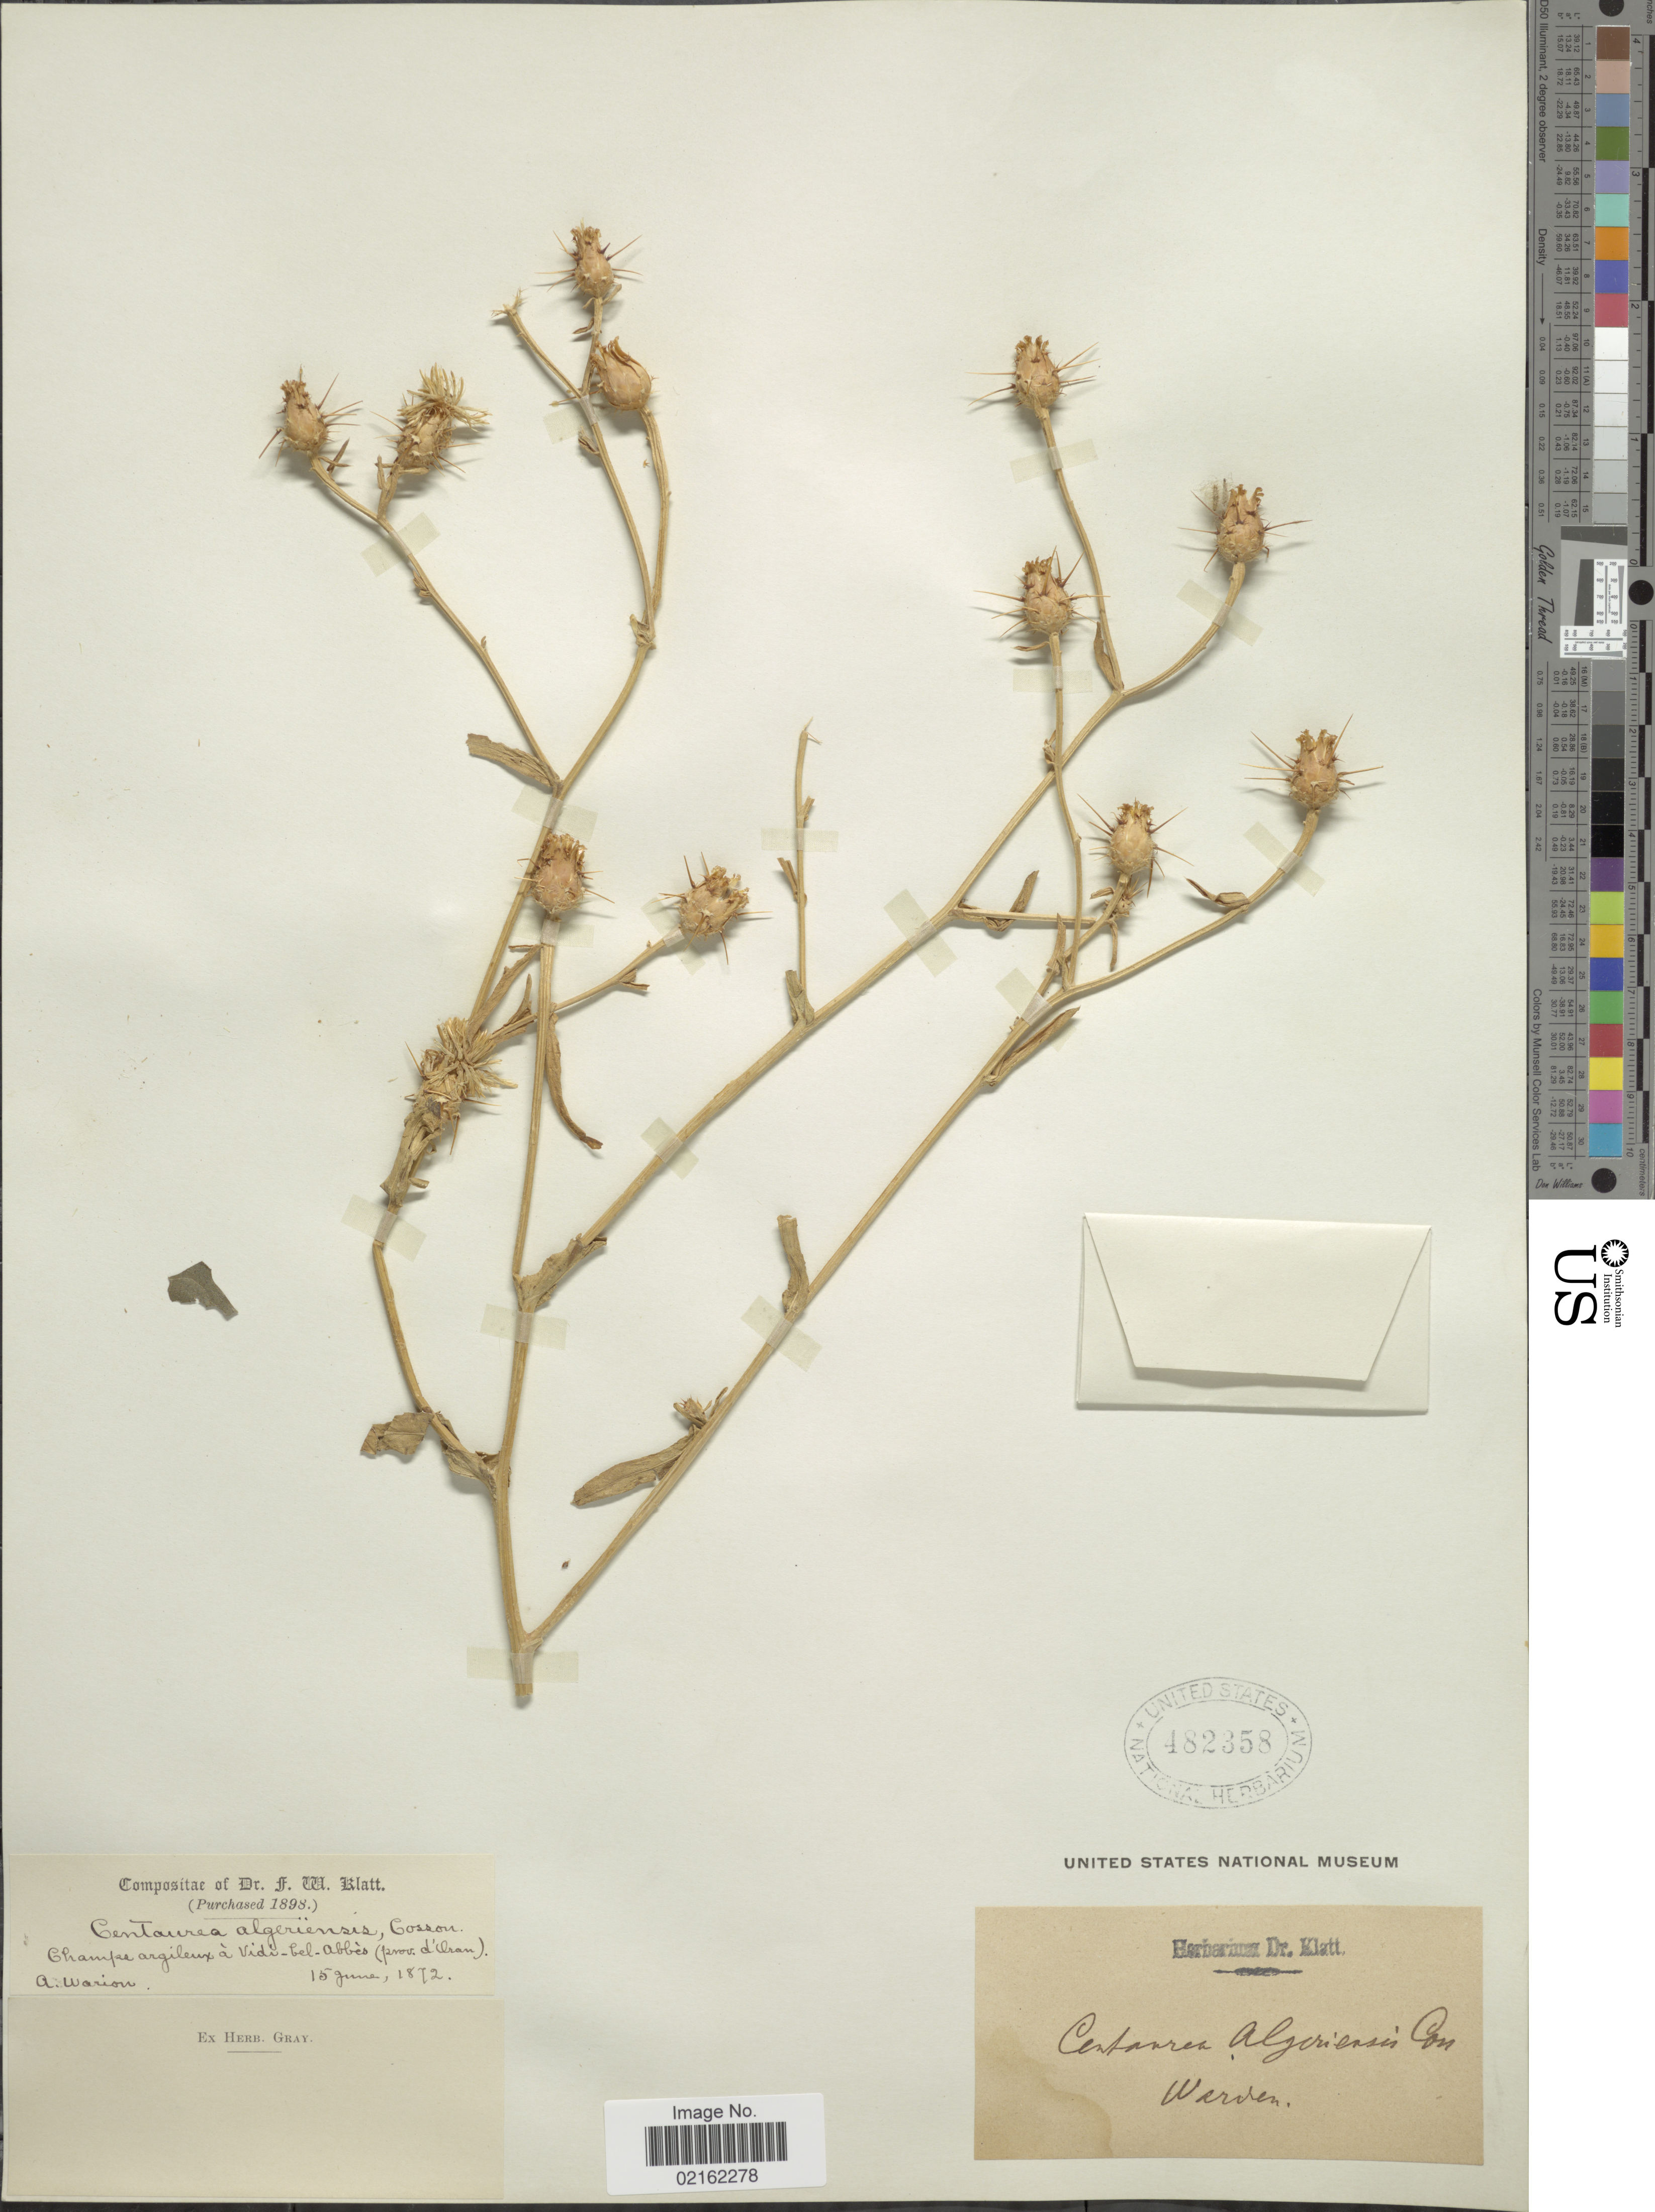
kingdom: Plantae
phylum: Tracheophyta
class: Magnoliopsida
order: Asterales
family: Asteraceae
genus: Centaurea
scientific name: Centaurea diluta subsp. algeriensis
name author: (Coss. & Durieu) Maire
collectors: A. Warion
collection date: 1872-06-15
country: Algeria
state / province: Oran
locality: Champs argileux Vidi-bel-Abbes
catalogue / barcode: US 482358